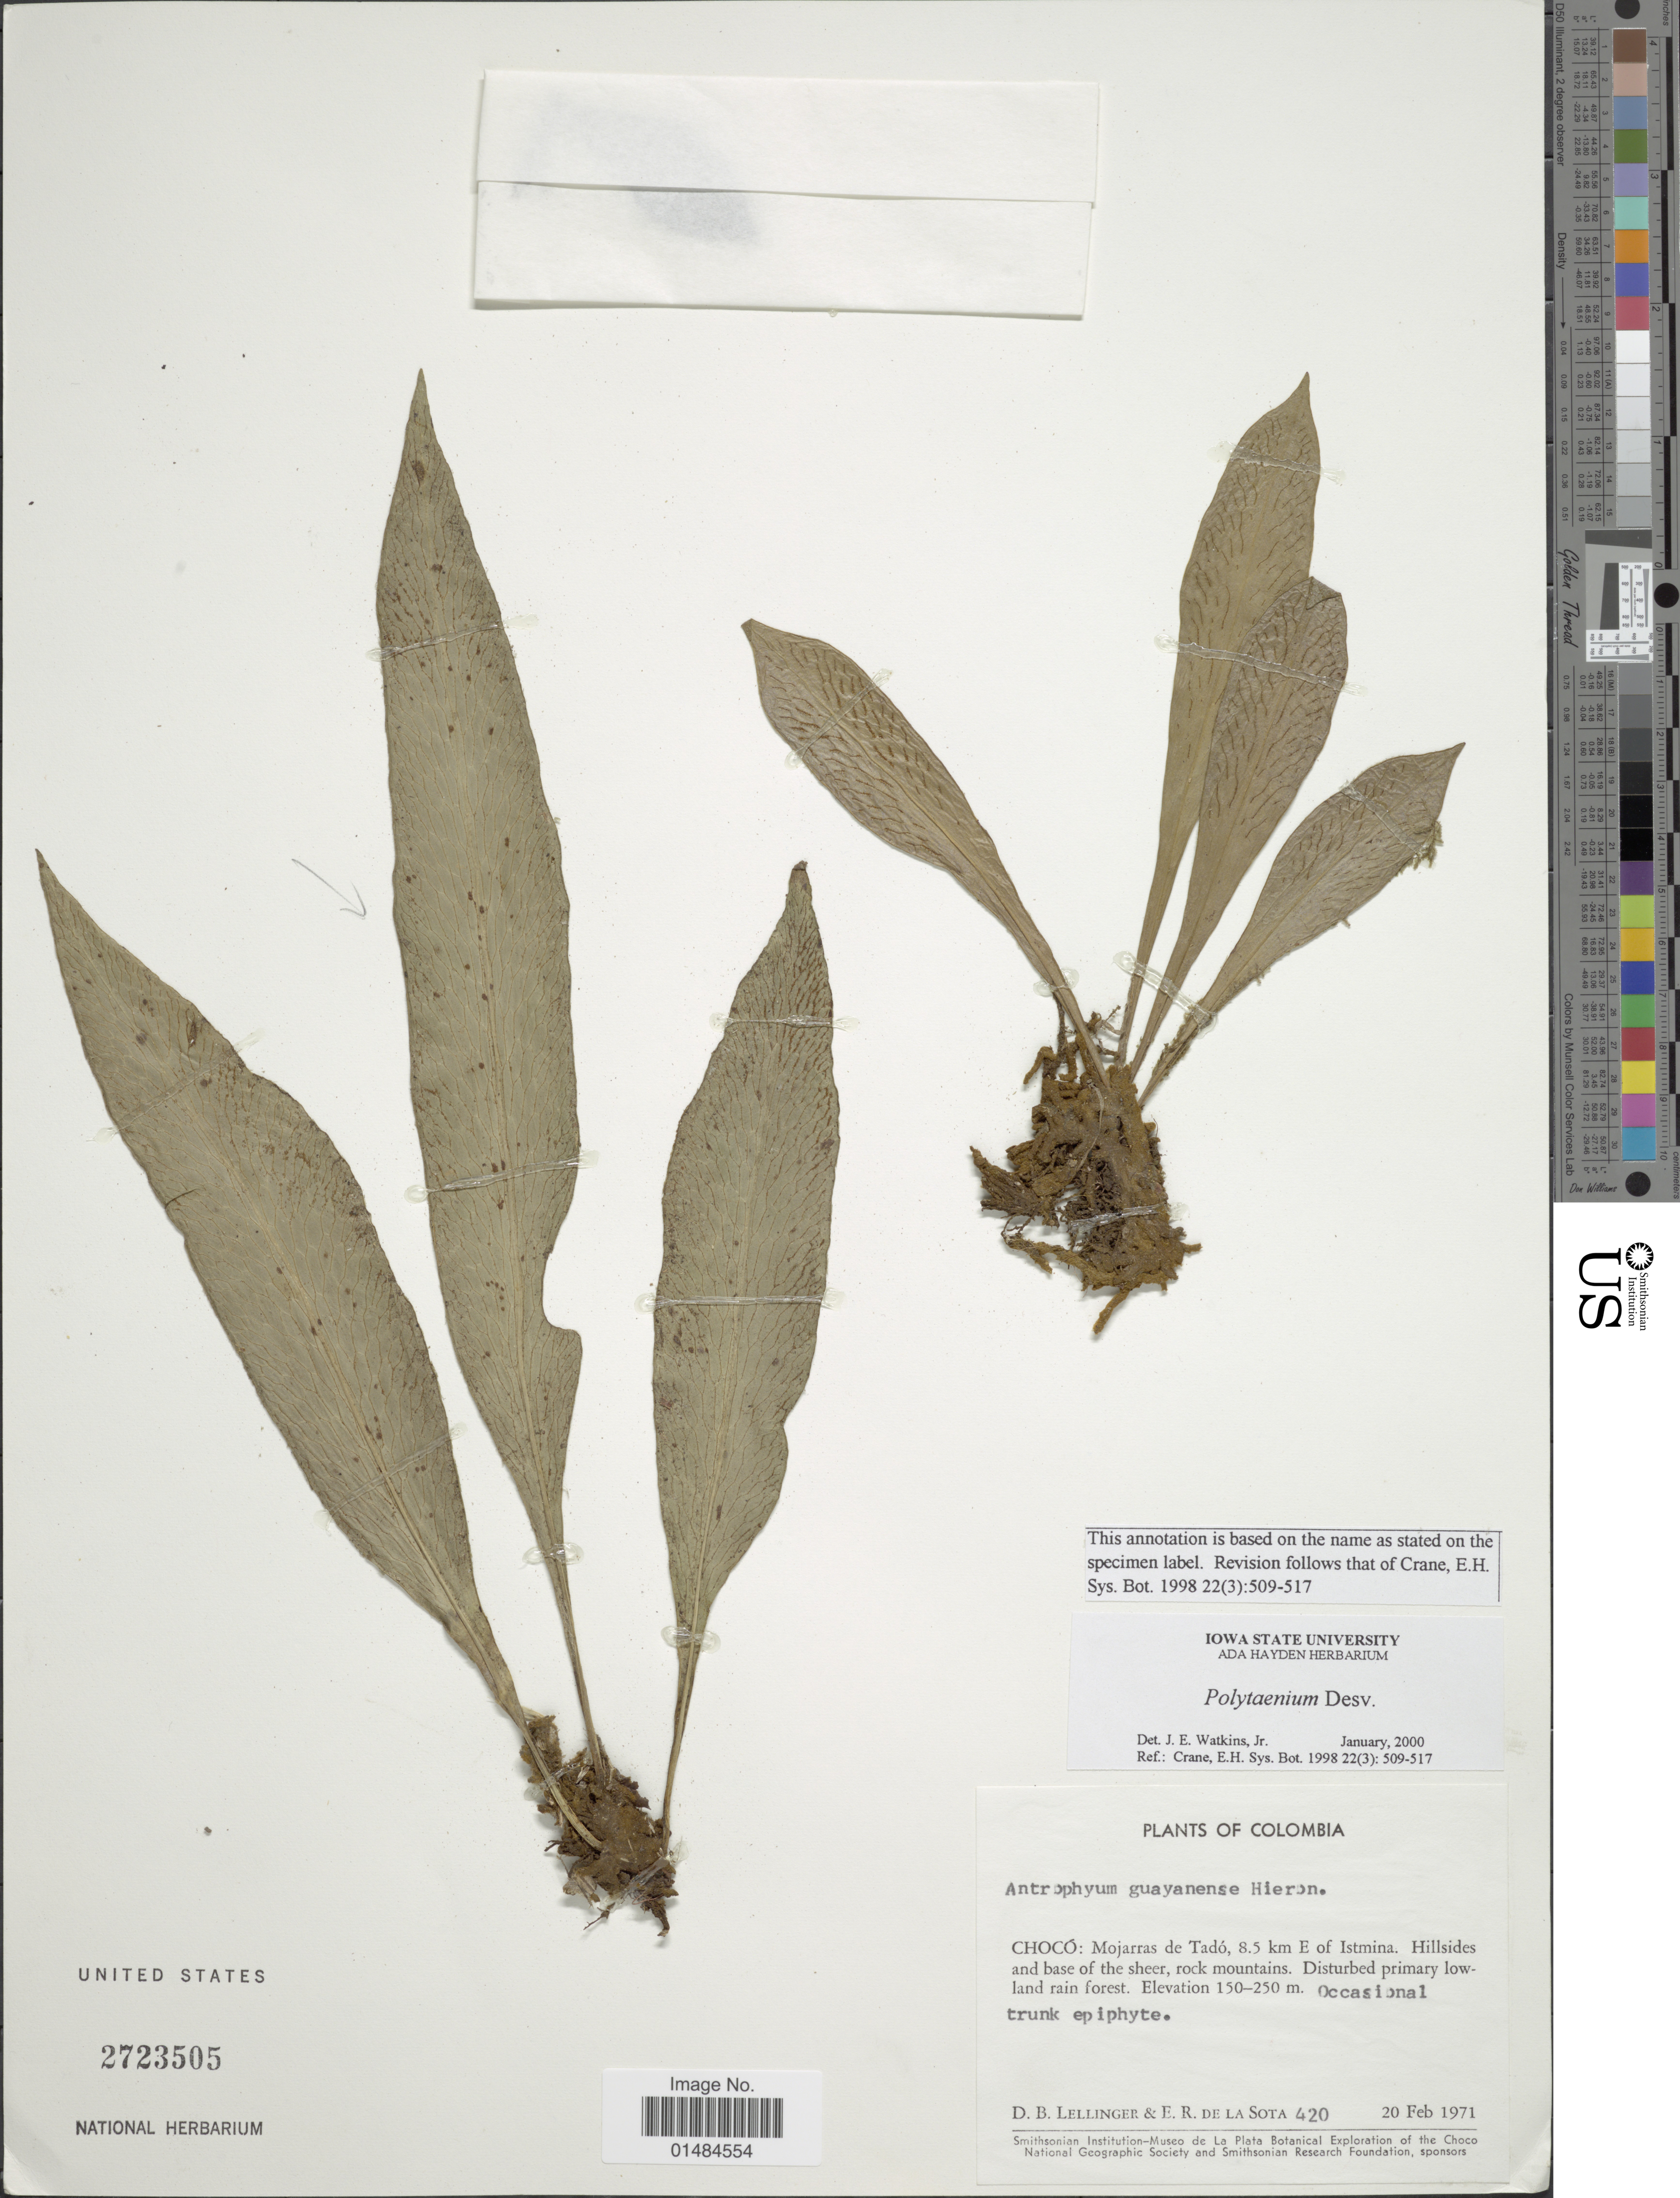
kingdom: Plantae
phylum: Tracheophyta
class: Polypodiopsida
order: Polypodiales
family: Pteridaceae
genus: Polytaenium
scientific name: Polytaenium guayanense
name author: (Hieron.) Alston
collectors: D. B. Lellinger & E. R. de la Sota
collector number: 420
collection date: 1971-02-20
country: Colombia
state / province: Chocó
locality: Mojarras de Tadó, 8.5 km E of Istmina. Hillsides and base of the sheer, rock mountains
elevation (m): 150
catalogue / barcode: US 2723505